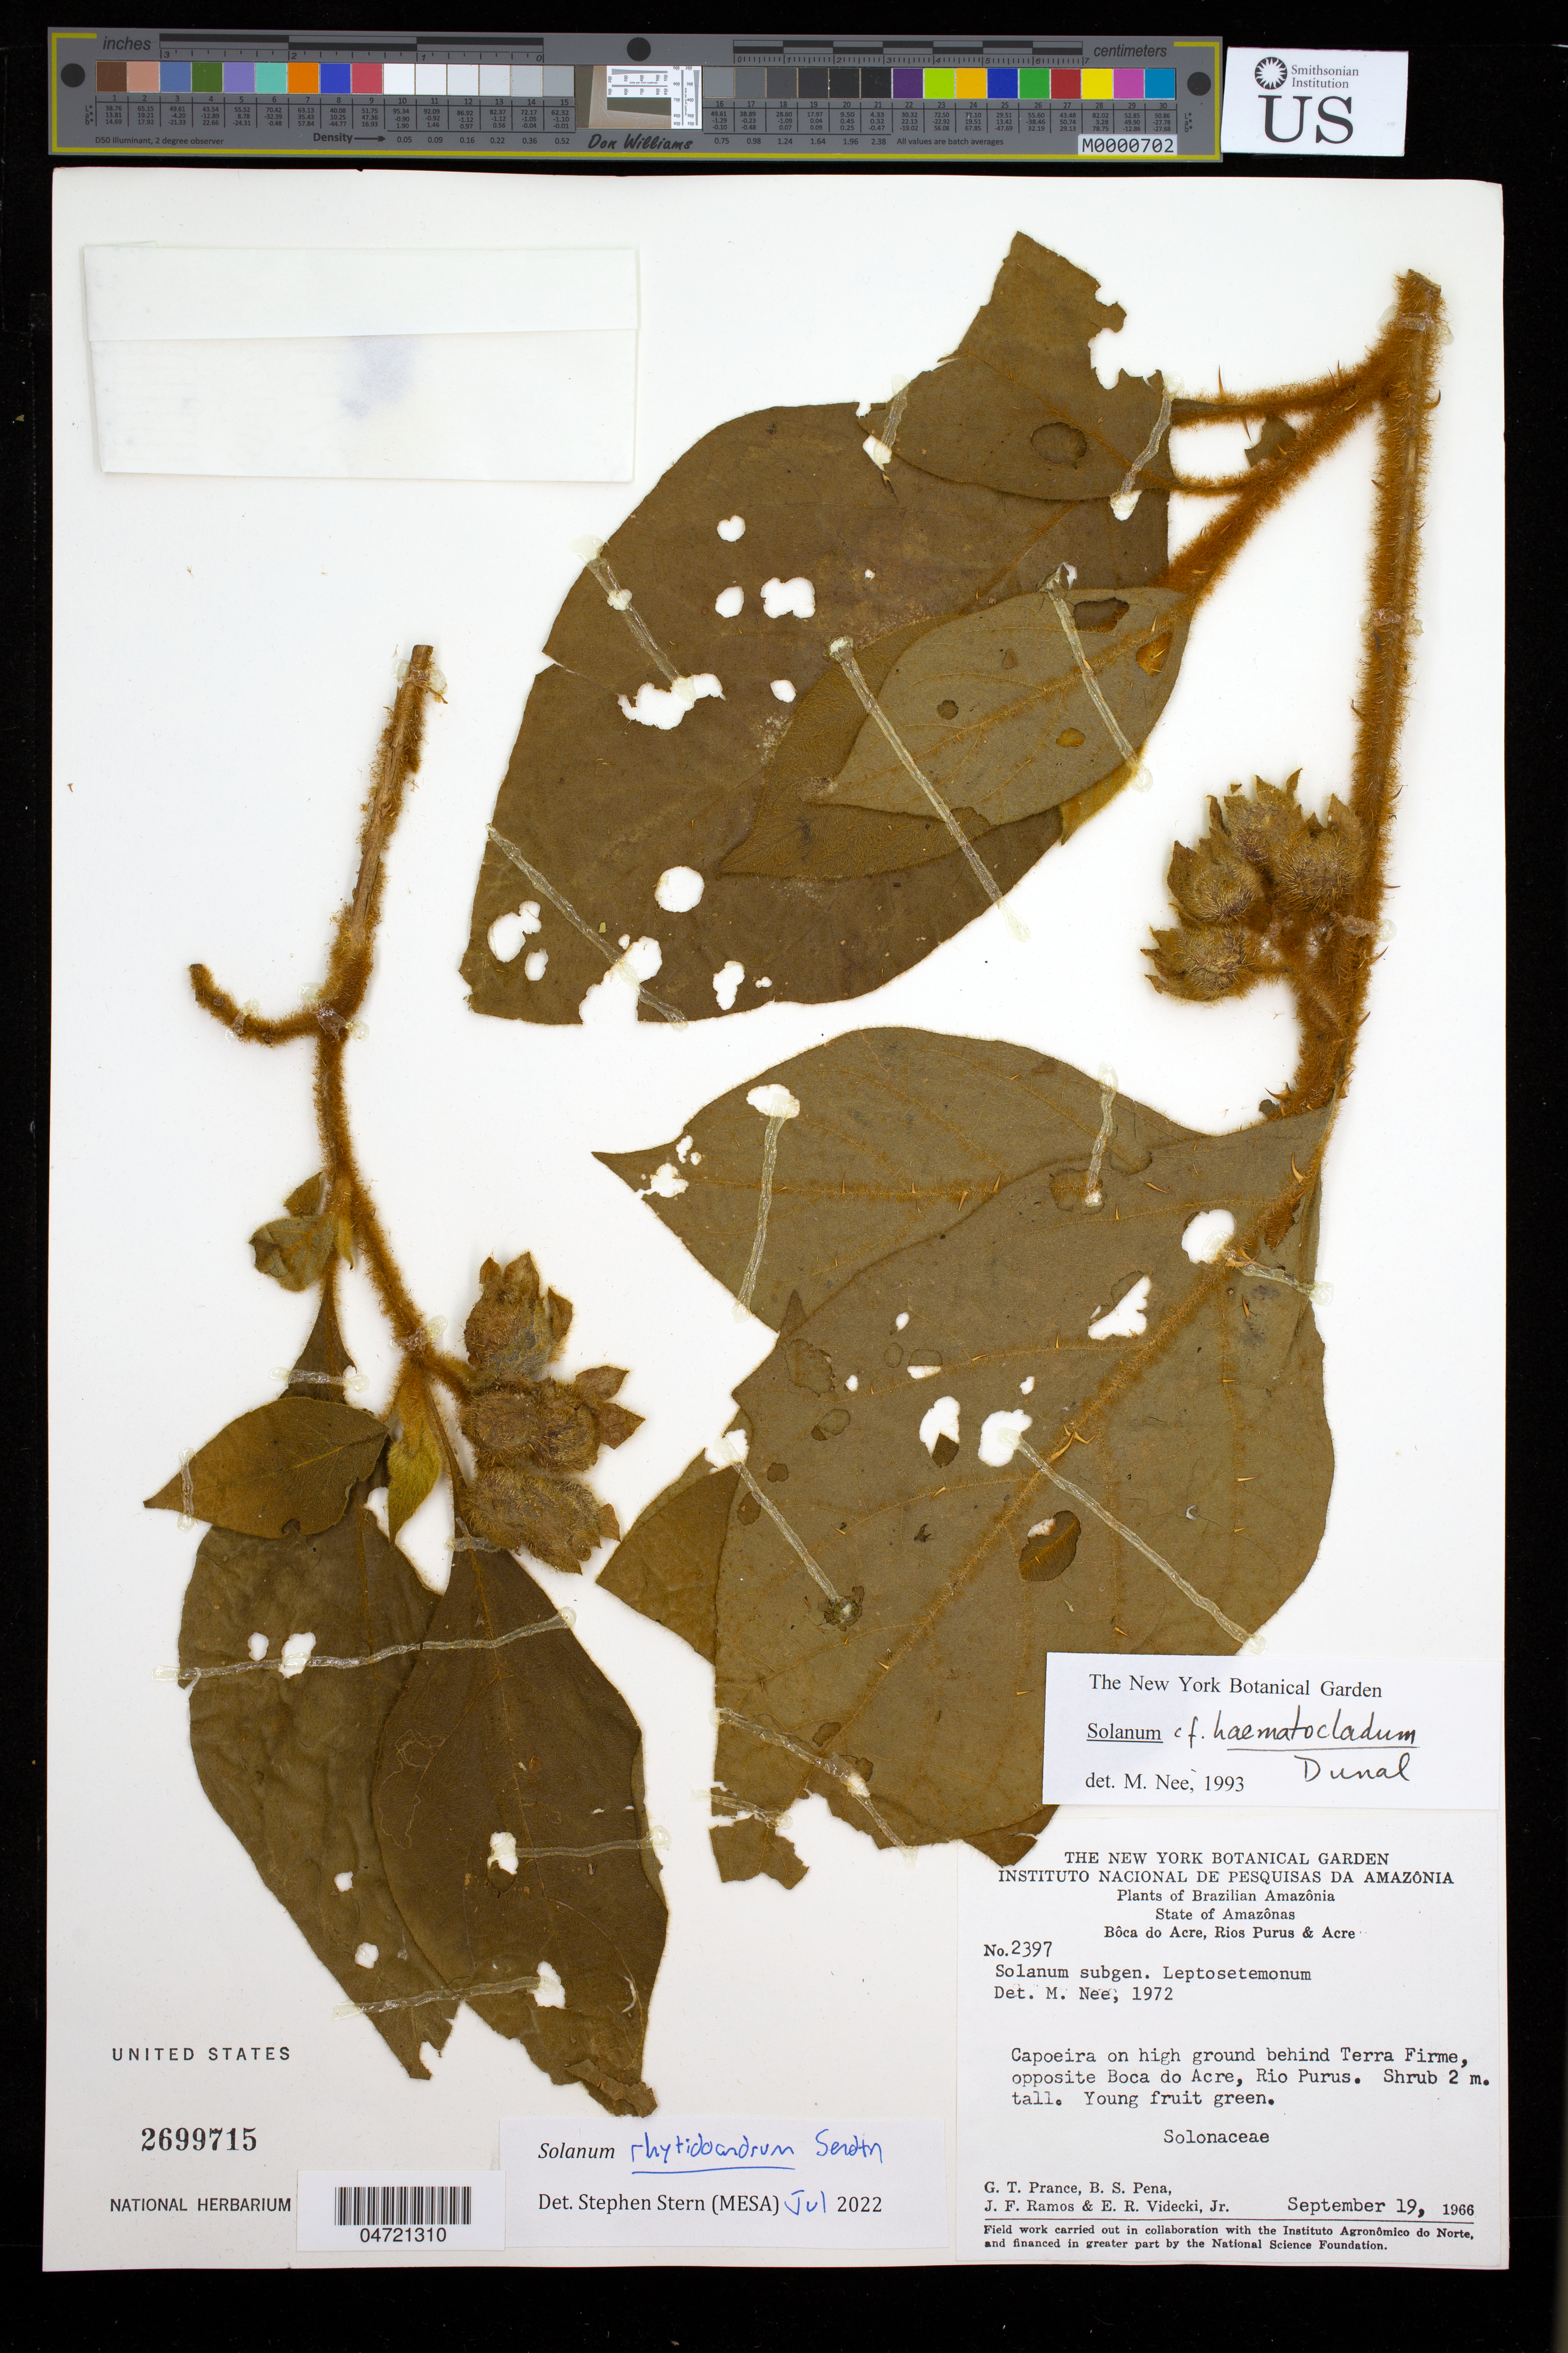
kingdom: Plantae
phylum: Tracheophyta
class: Magnoliopsida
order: Solanales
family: Solanaceae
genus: Solanum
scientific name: Solanum rhytidoandrum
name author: Sendtn.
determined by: Stern, S. R., (UT)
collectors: G. T. Prance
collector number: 2397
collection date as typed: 19 Sep 1966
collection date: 1966-09-19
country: Brazil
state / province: Amazonas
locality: Opposite Boca do Acre, Rios Purus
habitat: Capoeira on high ground behind Terre Firme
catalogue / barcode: US 2699715